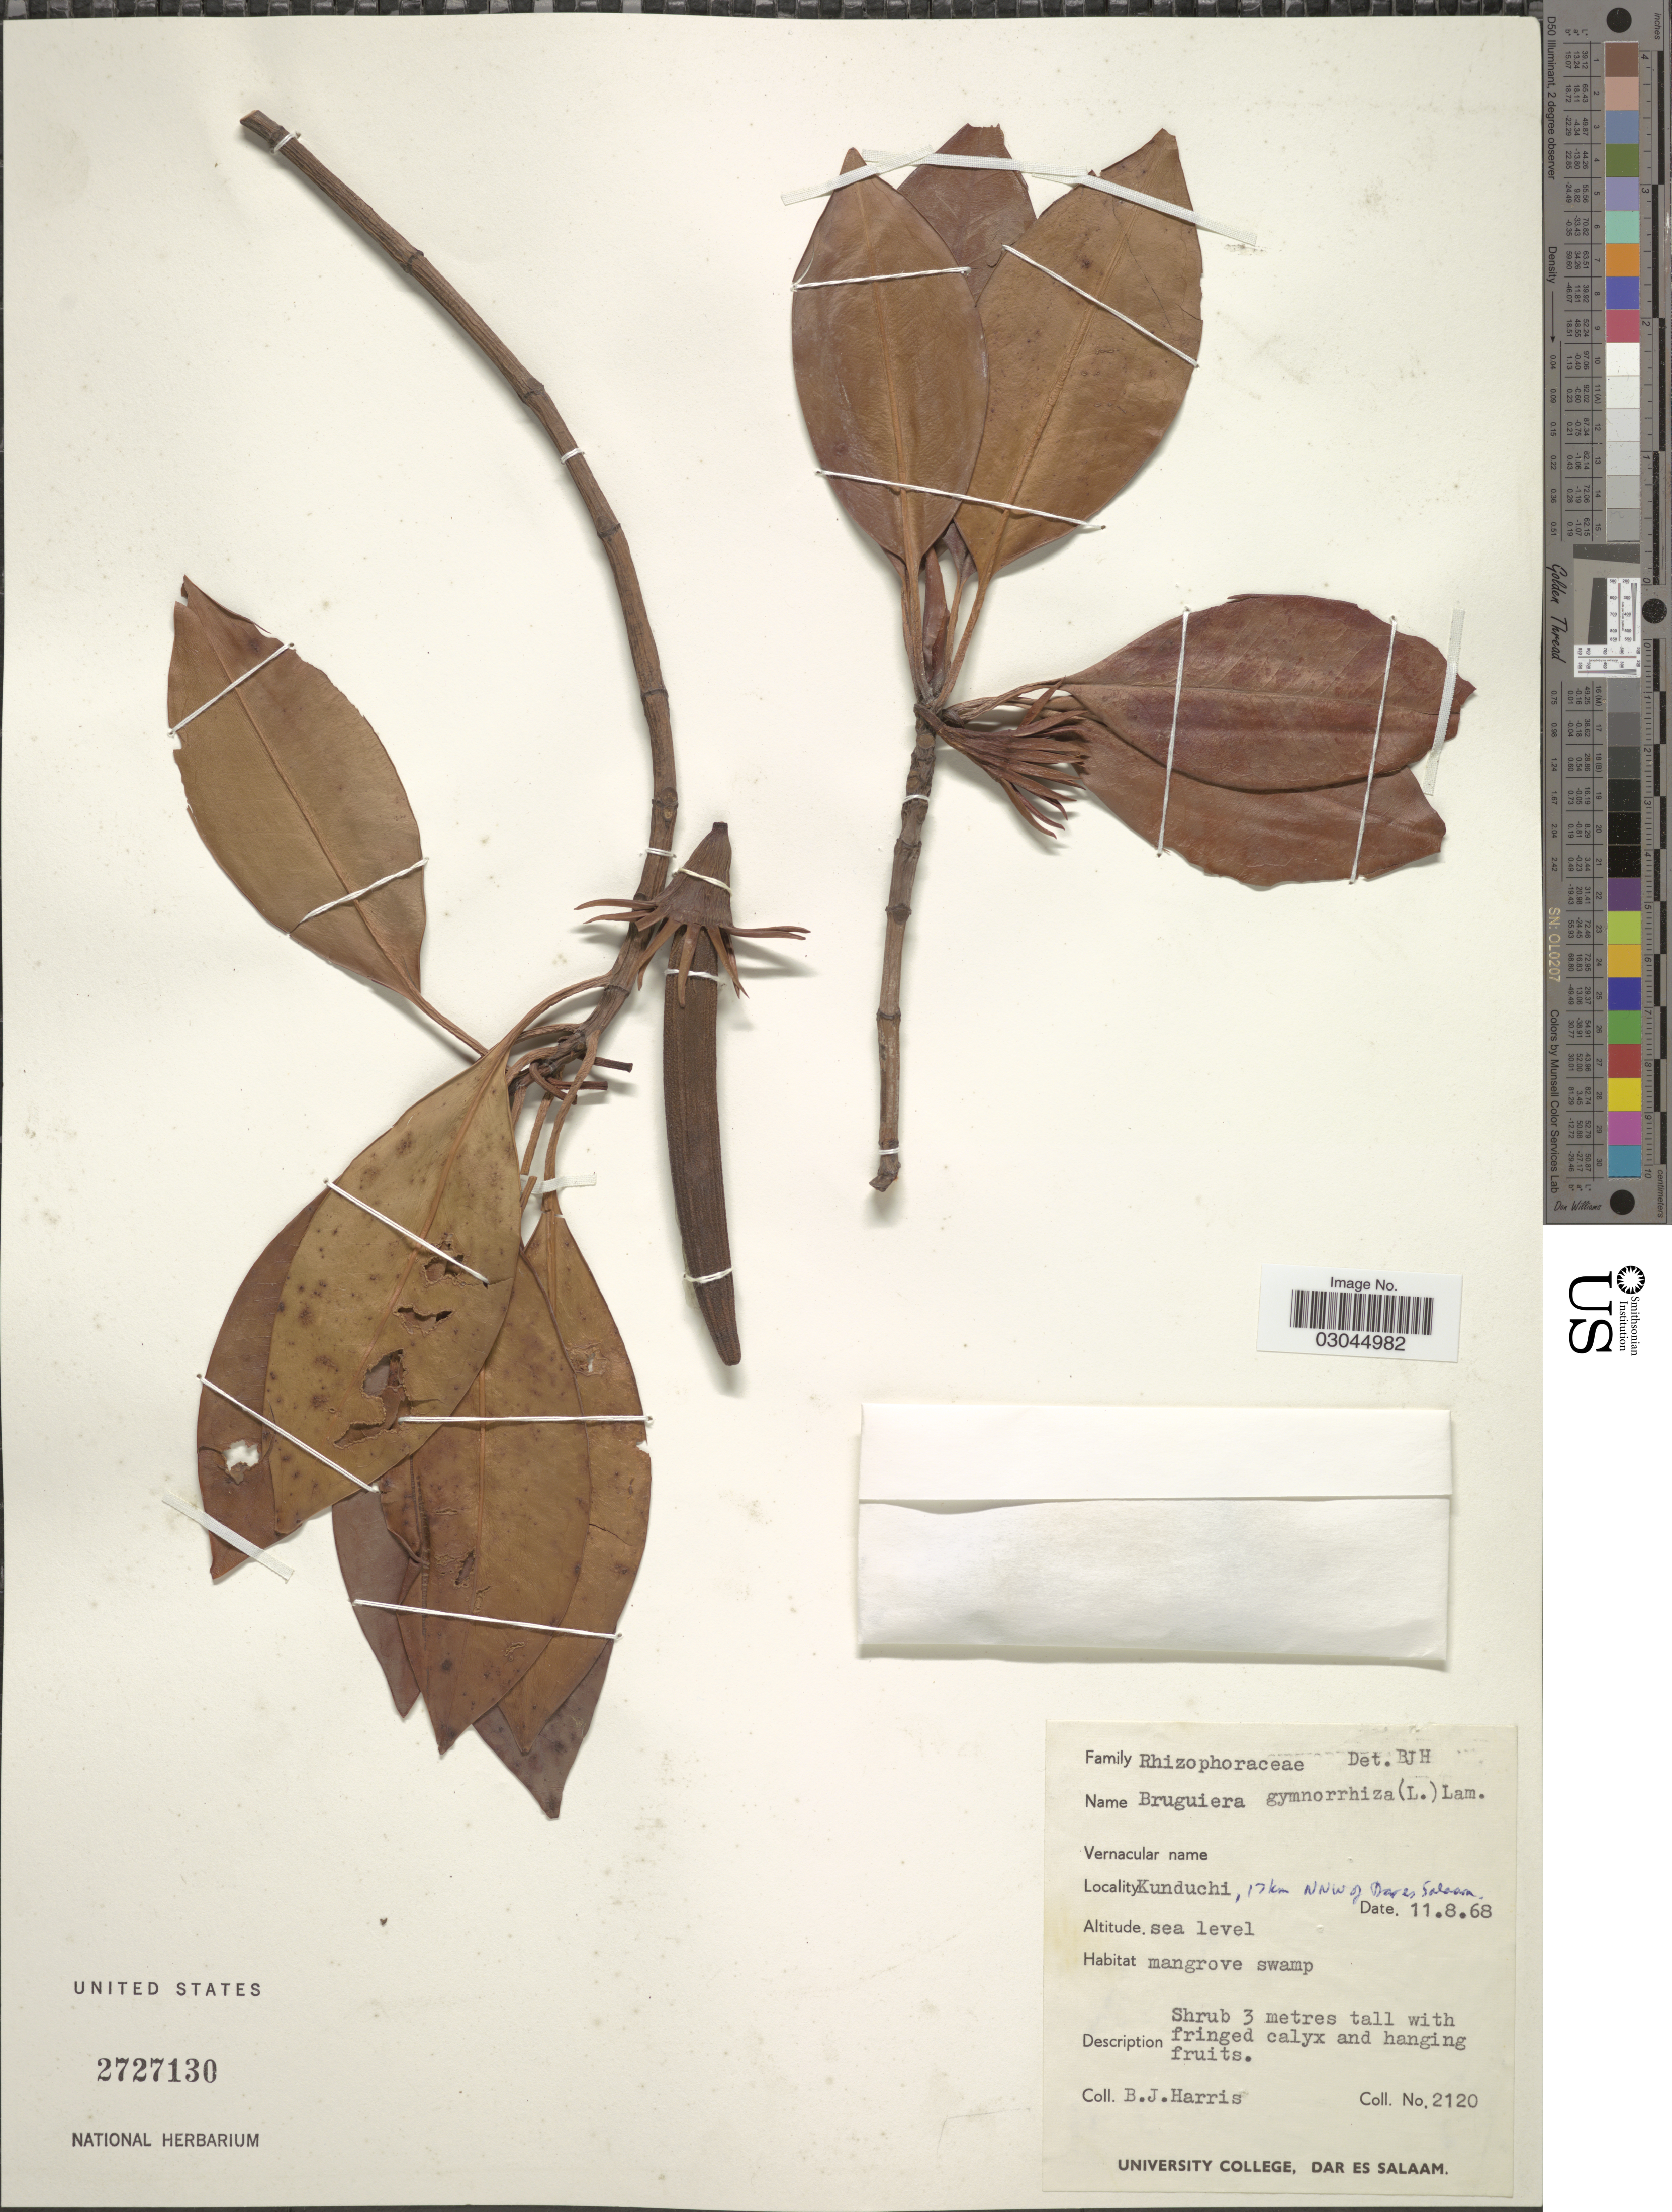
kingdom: Plantae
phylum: Tracheophyta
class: Magnoliopsida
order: Malpighiales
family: Rhizophoraceae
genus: Bruguiera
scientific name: Bruguiera gymnorhiza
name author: (L.) Savigny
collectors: B. J. Harris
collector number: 2120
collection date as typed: Transcribed d/m/y: 11/8/68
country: Tanzania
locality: Kunduchi, 17 km NNW of Dar es Salaam.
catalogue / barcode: US 2727130